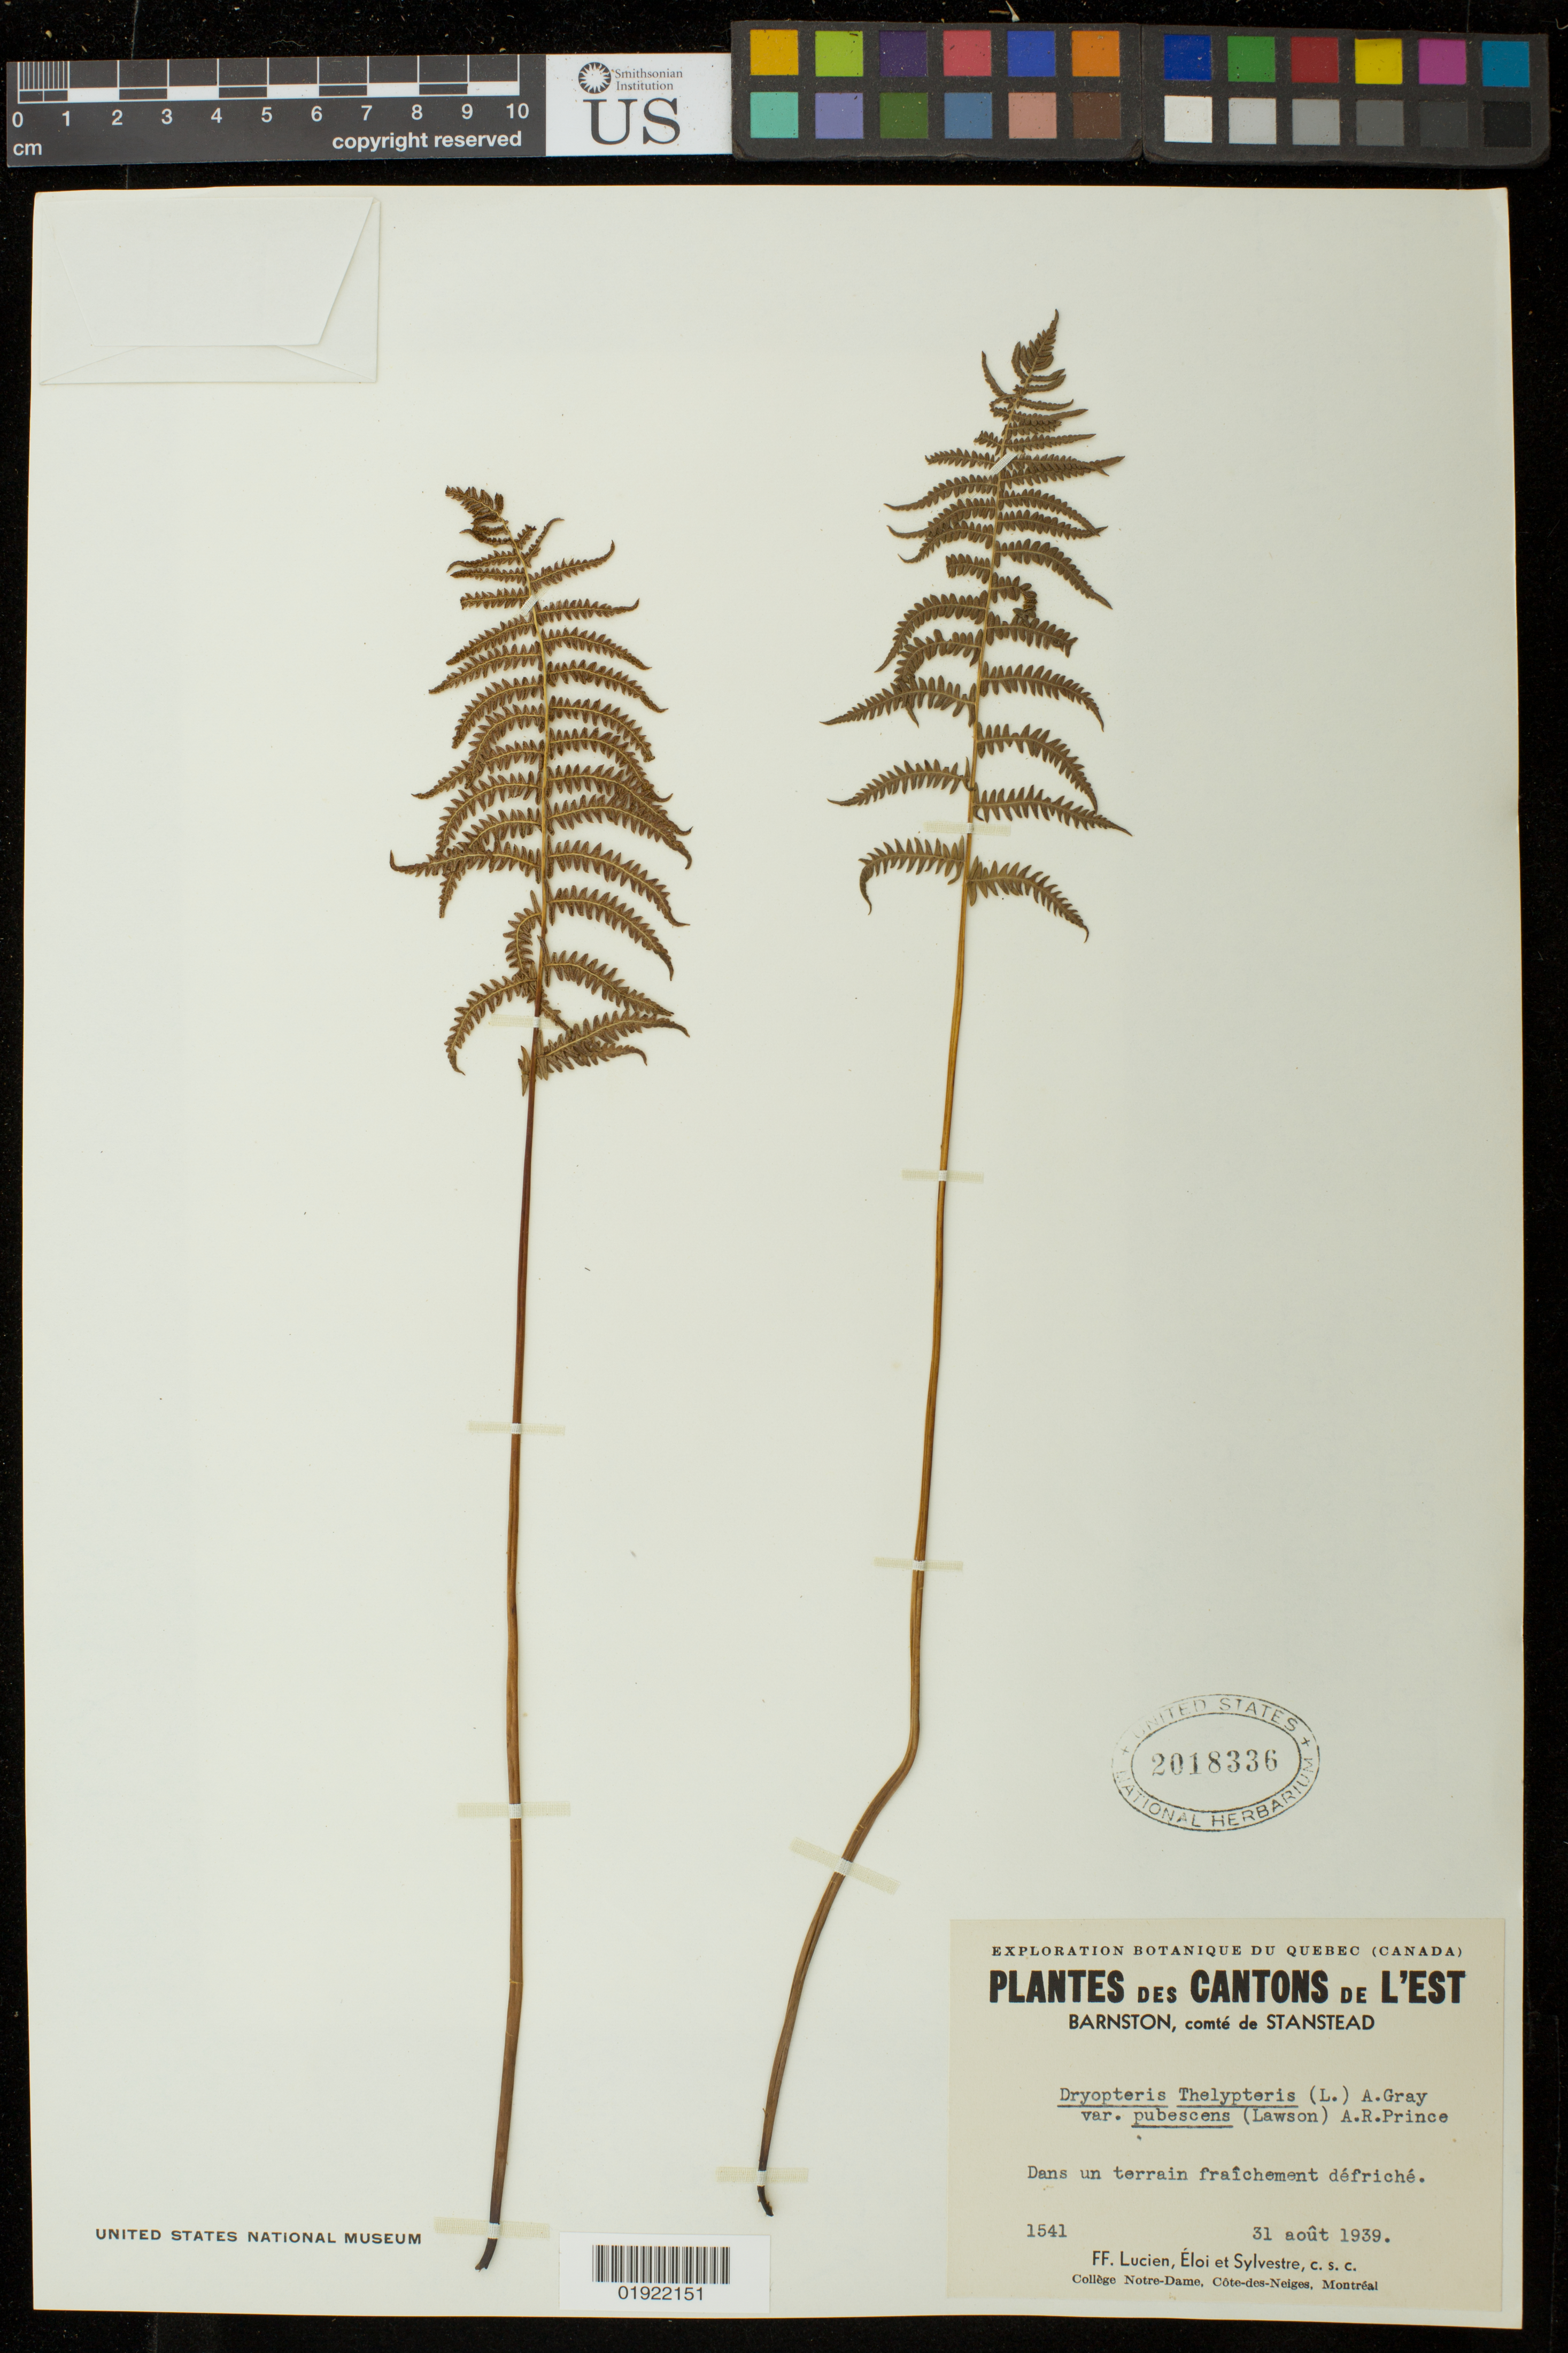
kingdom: Plantae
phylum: Tracheophyta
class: Polypodiopsida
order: Polypodiales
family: Thelypteridaceae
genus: Thelypteris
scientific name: Thelypteris palustris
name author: (Salisb.) Schott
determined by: Schott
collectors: F. Lucien, Éloi & Sylvestre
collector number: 1541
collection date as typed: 31 aout 1939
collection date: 1939-08-31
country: Canada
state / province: Quebec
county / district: Estrie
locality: Barnston, comte de Stanstead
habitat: dans un terrain fraichement defriche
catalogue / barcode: US 2018336